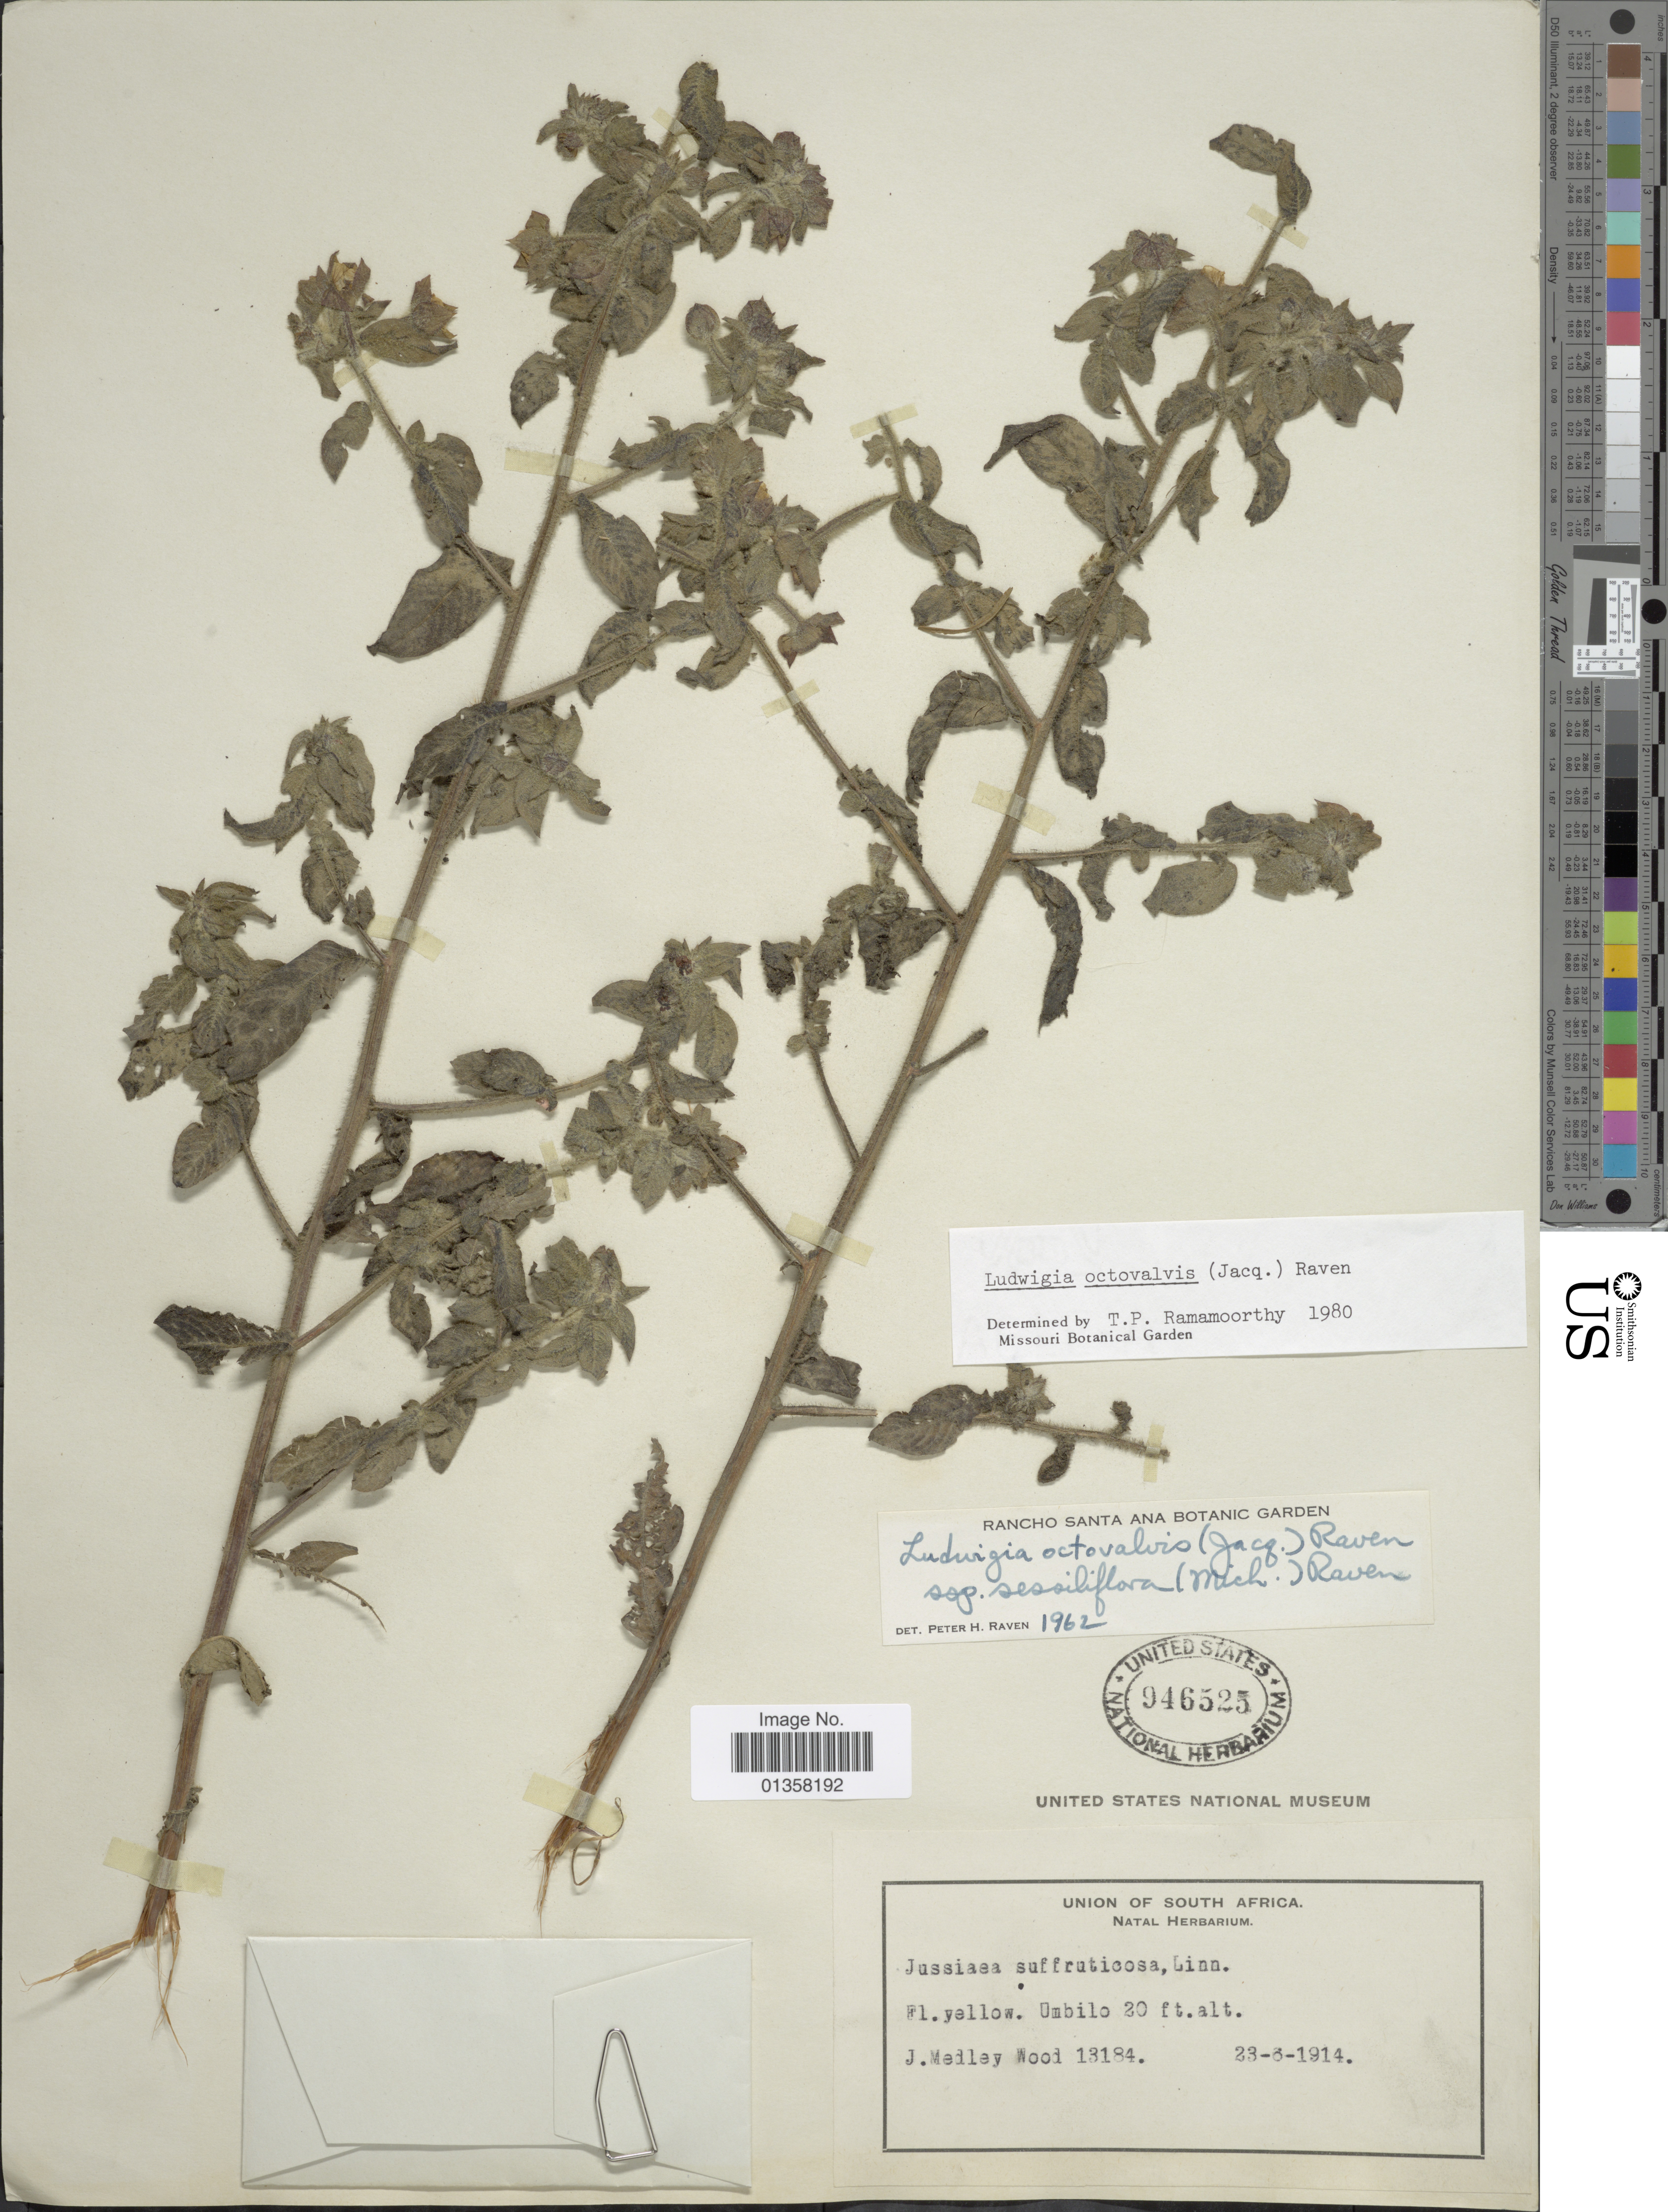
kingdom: Plantae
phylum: Tracheophyta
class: Magnoliopsida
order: Myrtales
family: Onagraceae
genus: Ludwigia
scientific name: Ludwigia octovalvis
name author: (Jacq.) P.H. Raven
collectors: J. Medley Wood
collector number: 13184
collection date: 1914-06-23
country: South Africa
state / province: KwaZulu-Natal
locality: Umbilo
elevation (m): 6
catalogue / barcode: US 946525